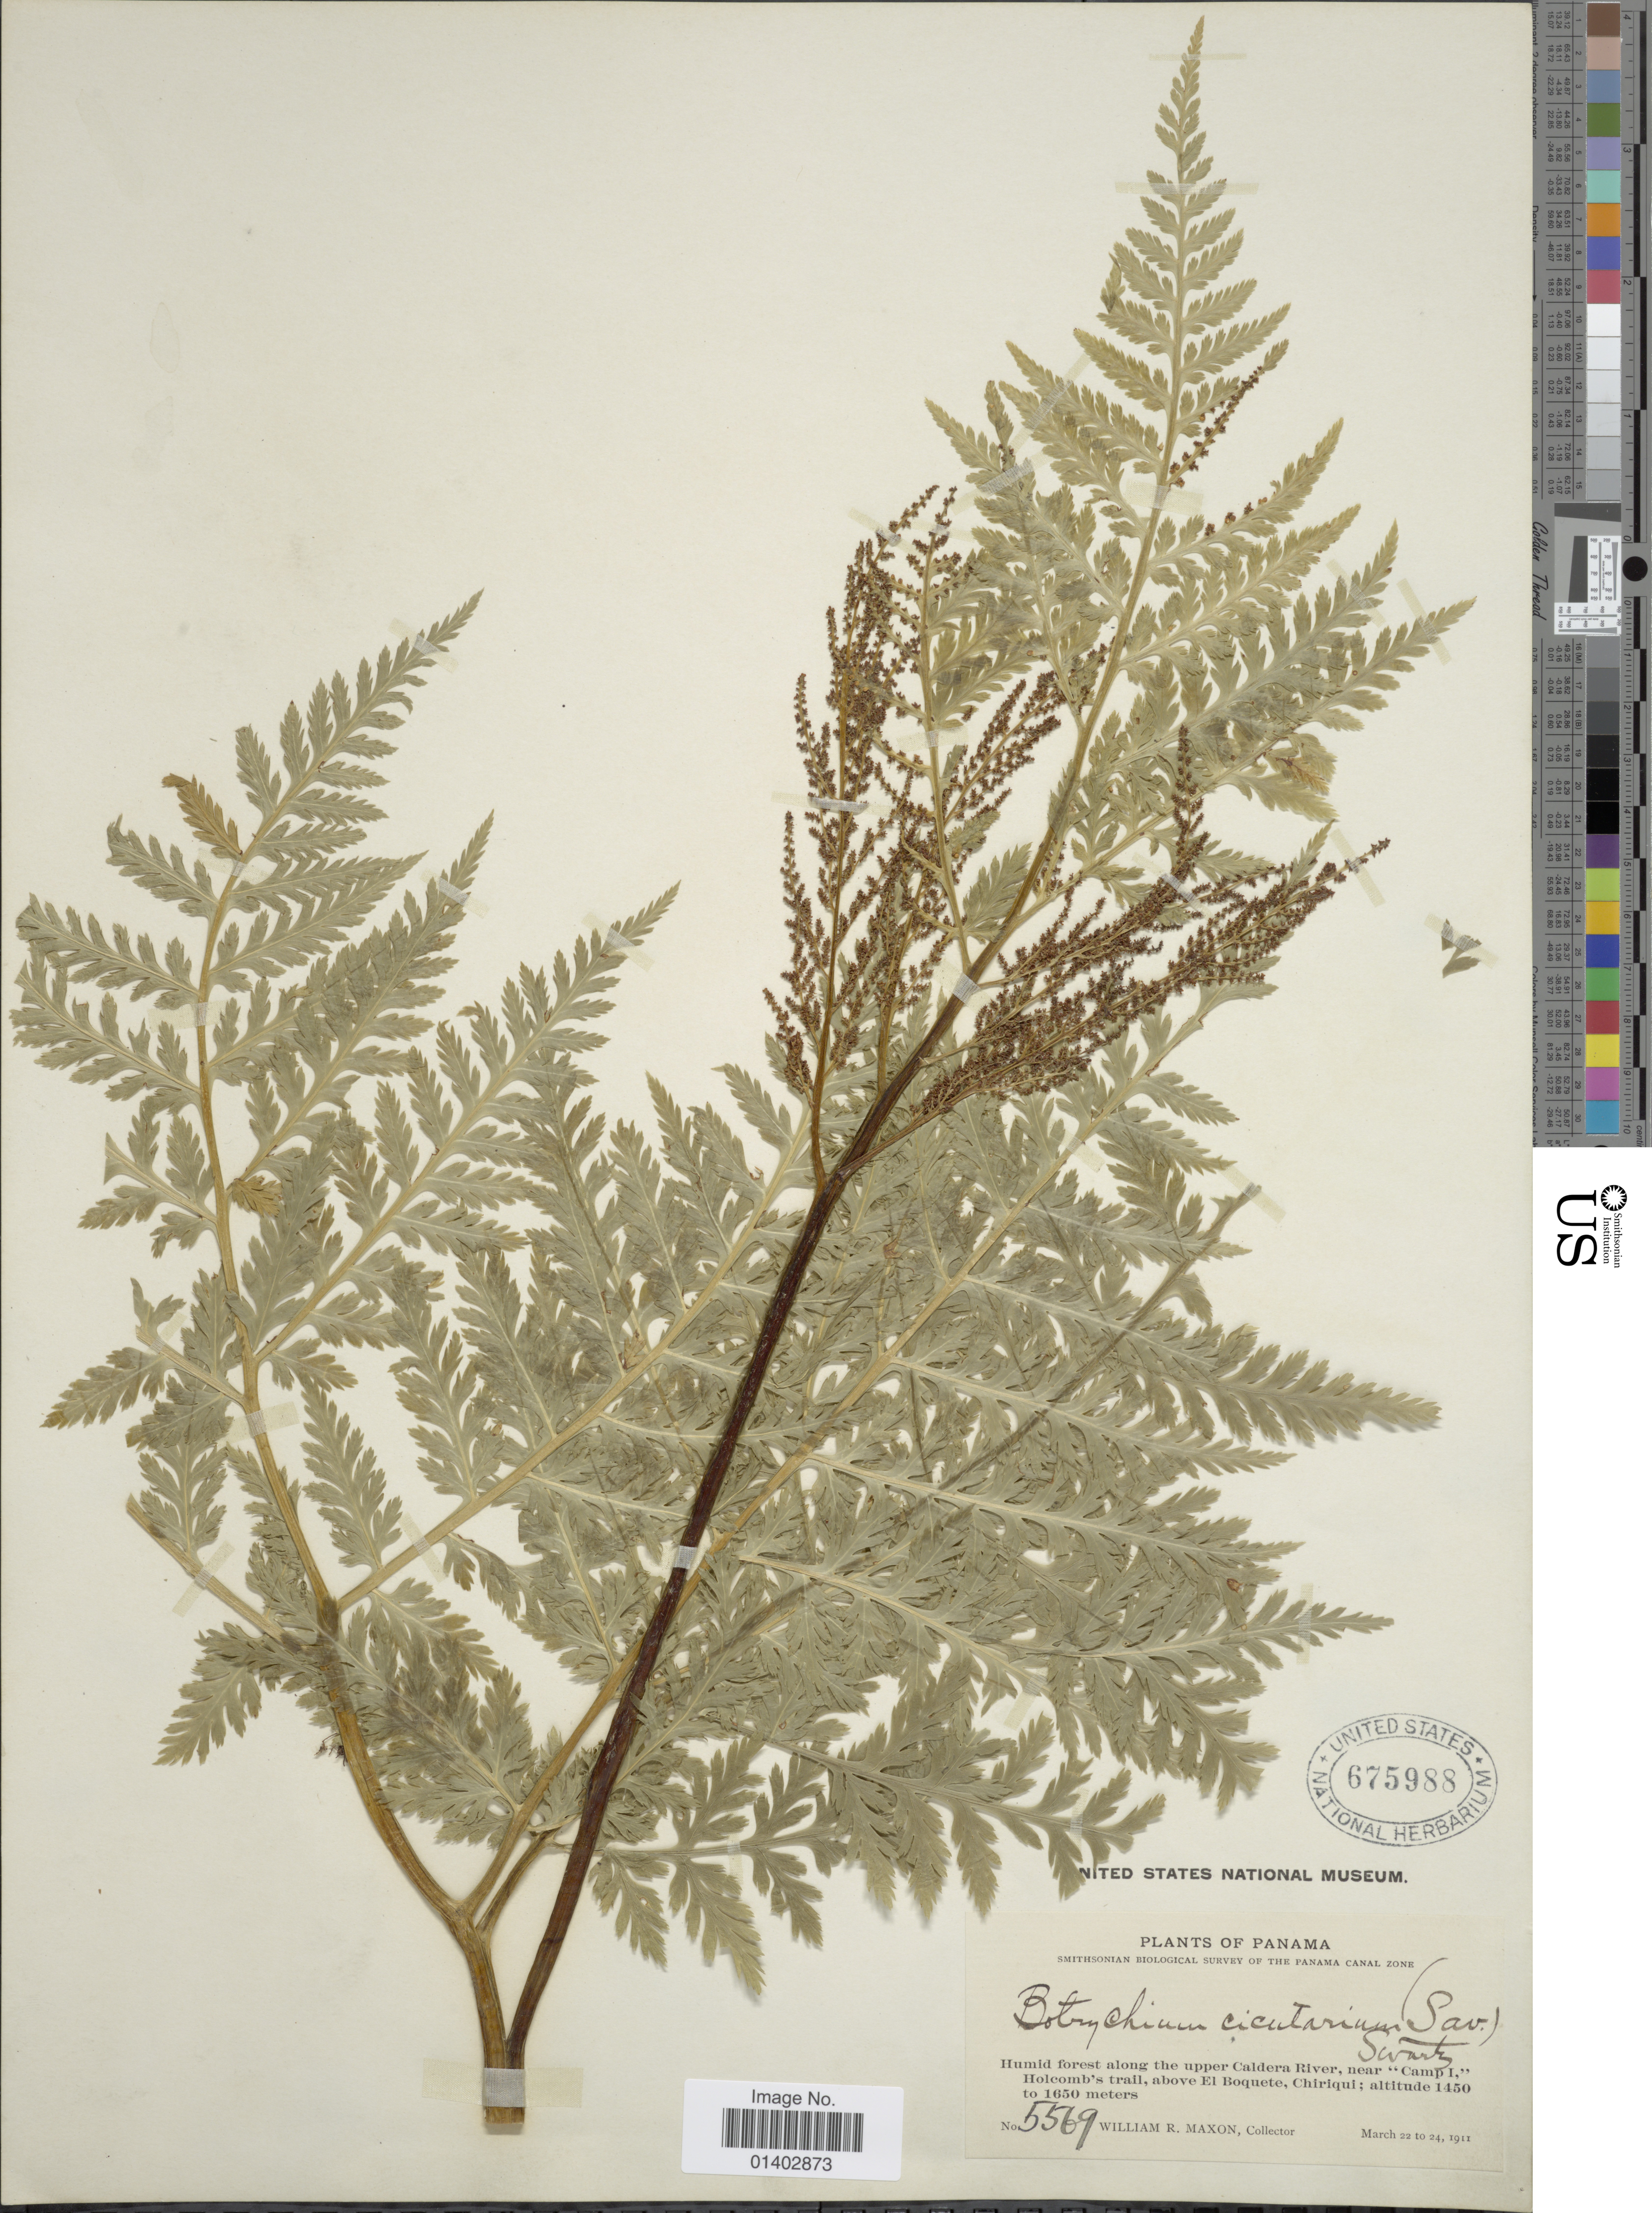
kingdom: Plantae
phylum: Tracheophyta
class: Polypodiopsida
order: Ophioglossales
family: Ophioglossaceae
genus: Botrychium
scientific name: Botrychium virginianum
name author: (L.) Sw.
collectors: W. R. Maxon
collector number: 5569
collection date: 1911-03-22/1911-03-24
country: Panama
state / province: Chiriqui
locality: Humid forest along the upper Caldera River, near 'Camp I' Holcomb's trail, above El Boquete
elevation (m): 1450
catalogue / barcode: US 675988